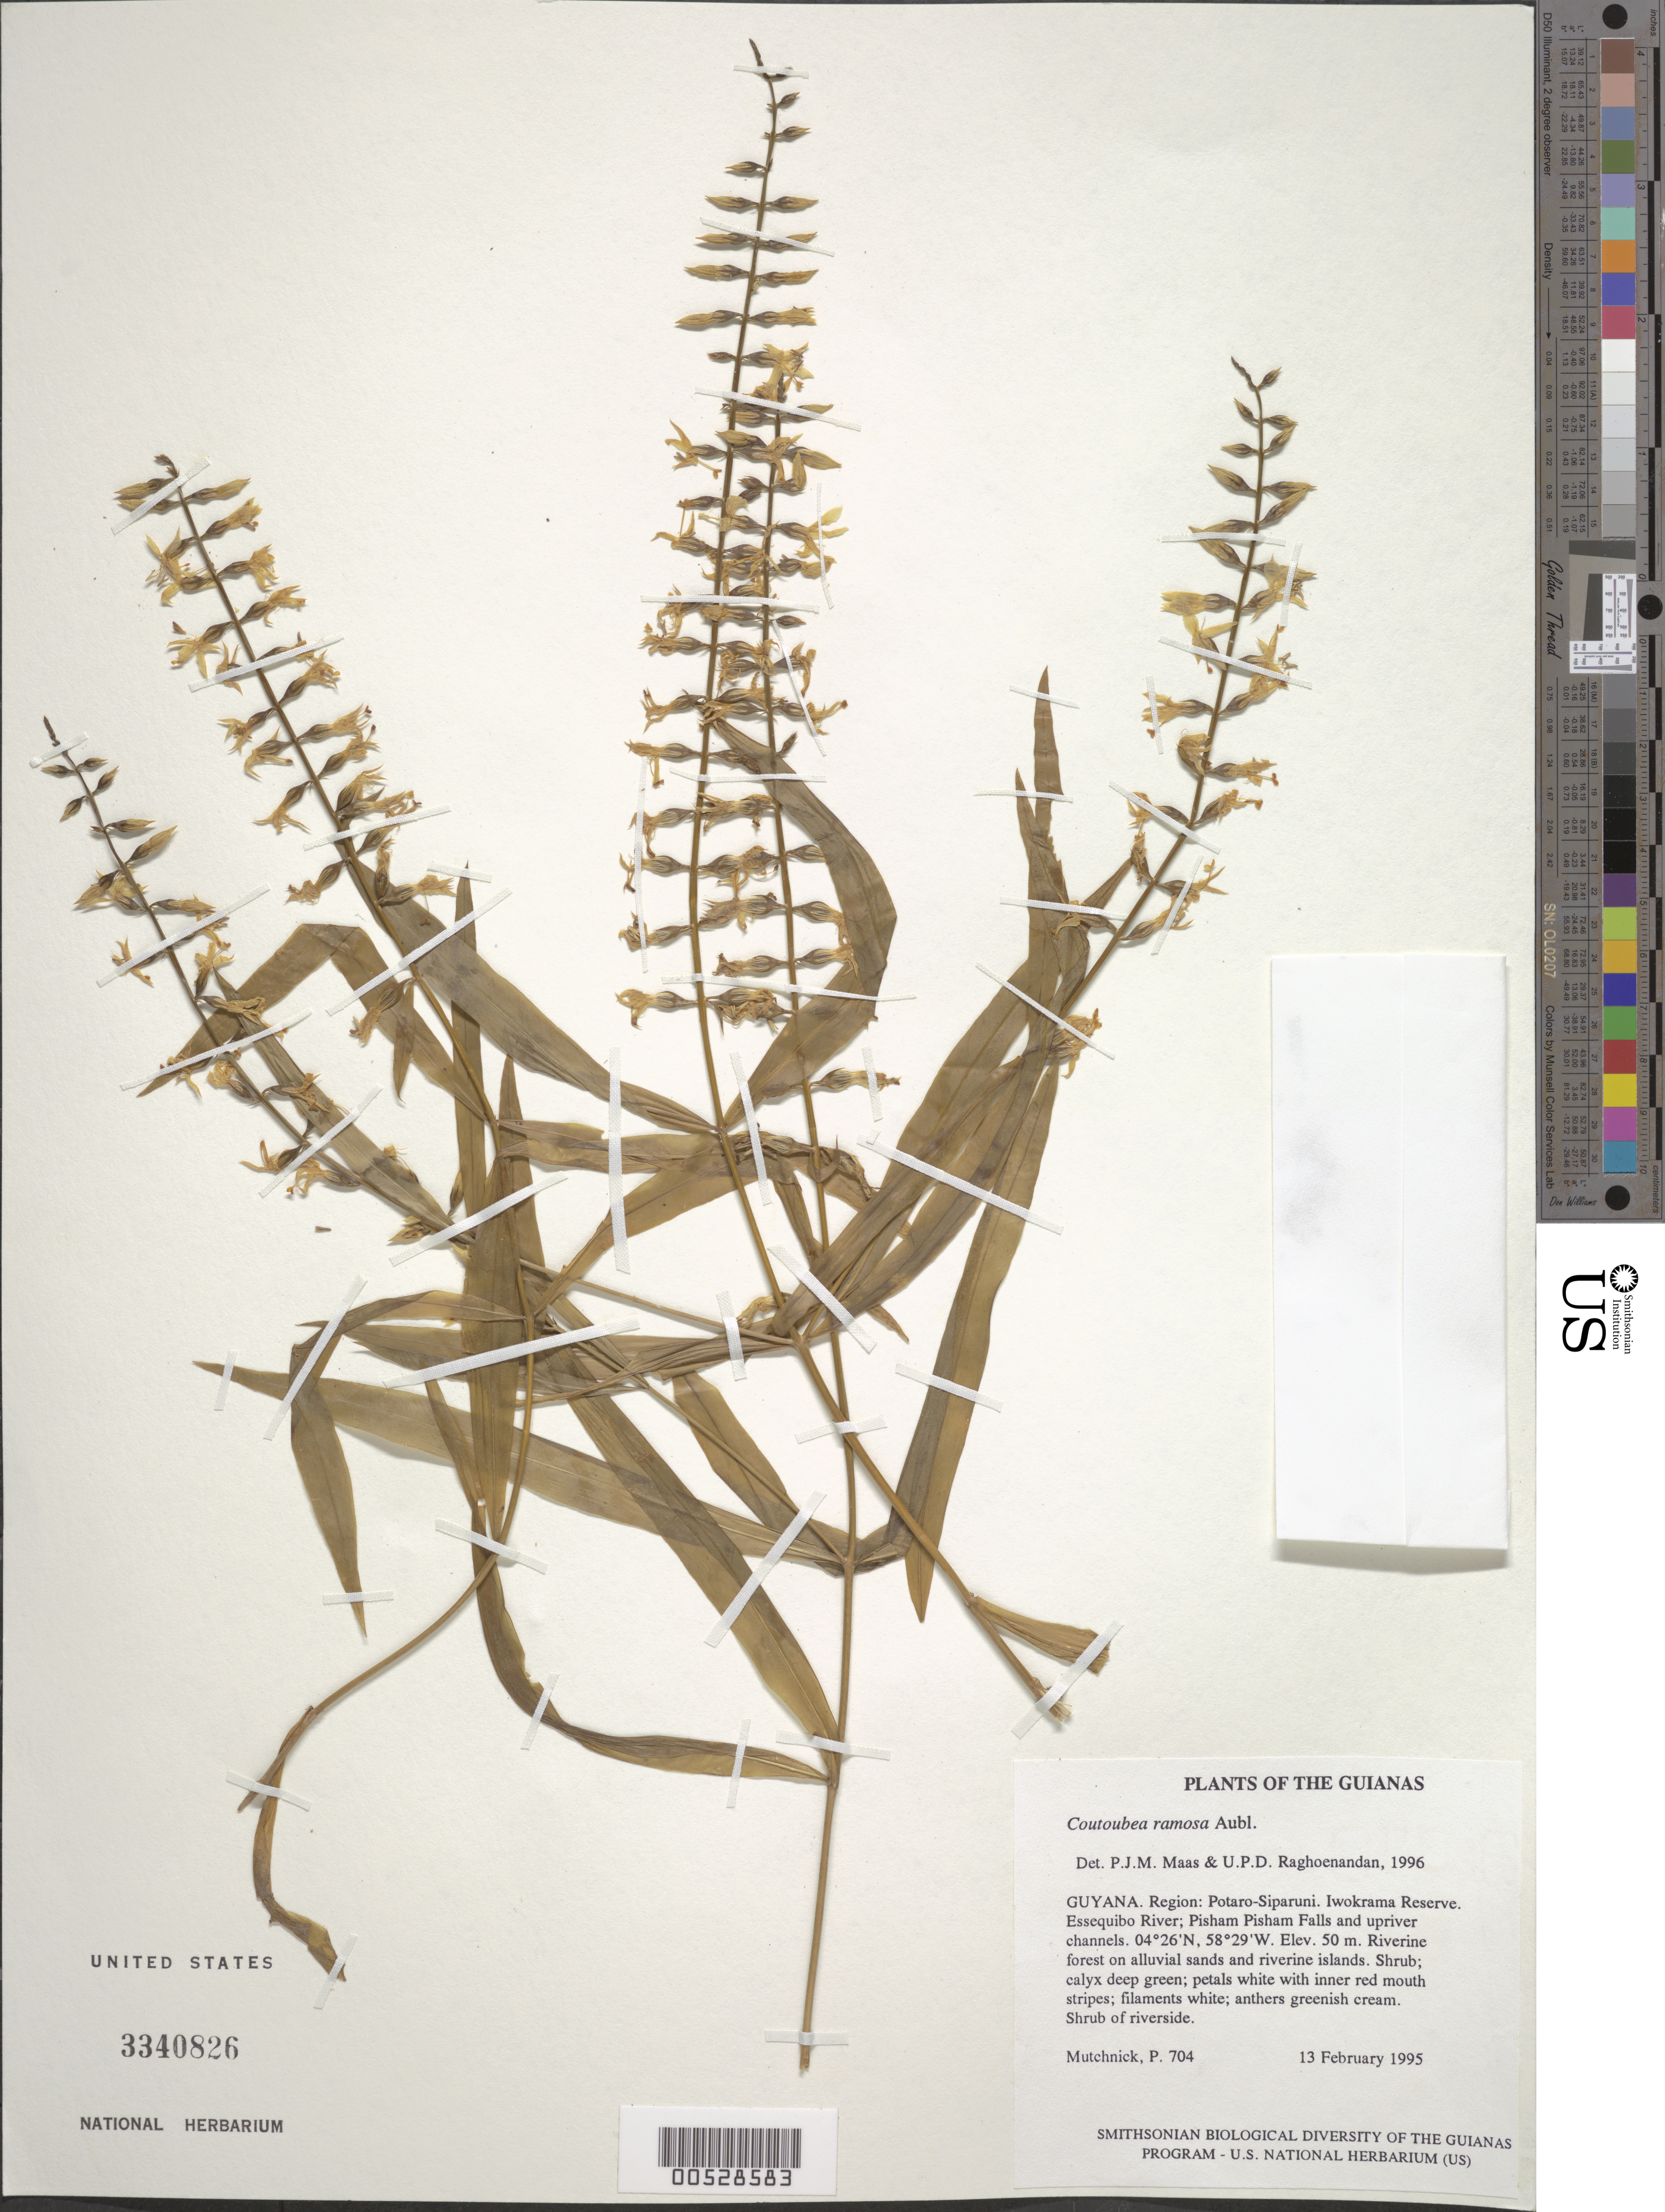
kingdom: Plantae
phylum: Tracheophyta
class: Magnoliopsida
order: Gentianales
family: Gentianaceae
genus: Coutoubea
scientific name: Coutoubea ramosa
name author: Aubl.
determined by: Maas, P. J.; Raghoenandan, U. P.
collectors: P. Mutchnick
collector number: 704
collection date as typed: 13 February 1995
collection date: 1995-02-13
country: Guyana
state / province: Potaro-Siparuni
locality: Iwokrama Reserve. Essequibo River; Pisham Pisham Falls and upriver channels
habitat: Riverine forest on alluvial sands and riverine islands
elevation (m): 50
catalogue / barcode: US 3340826